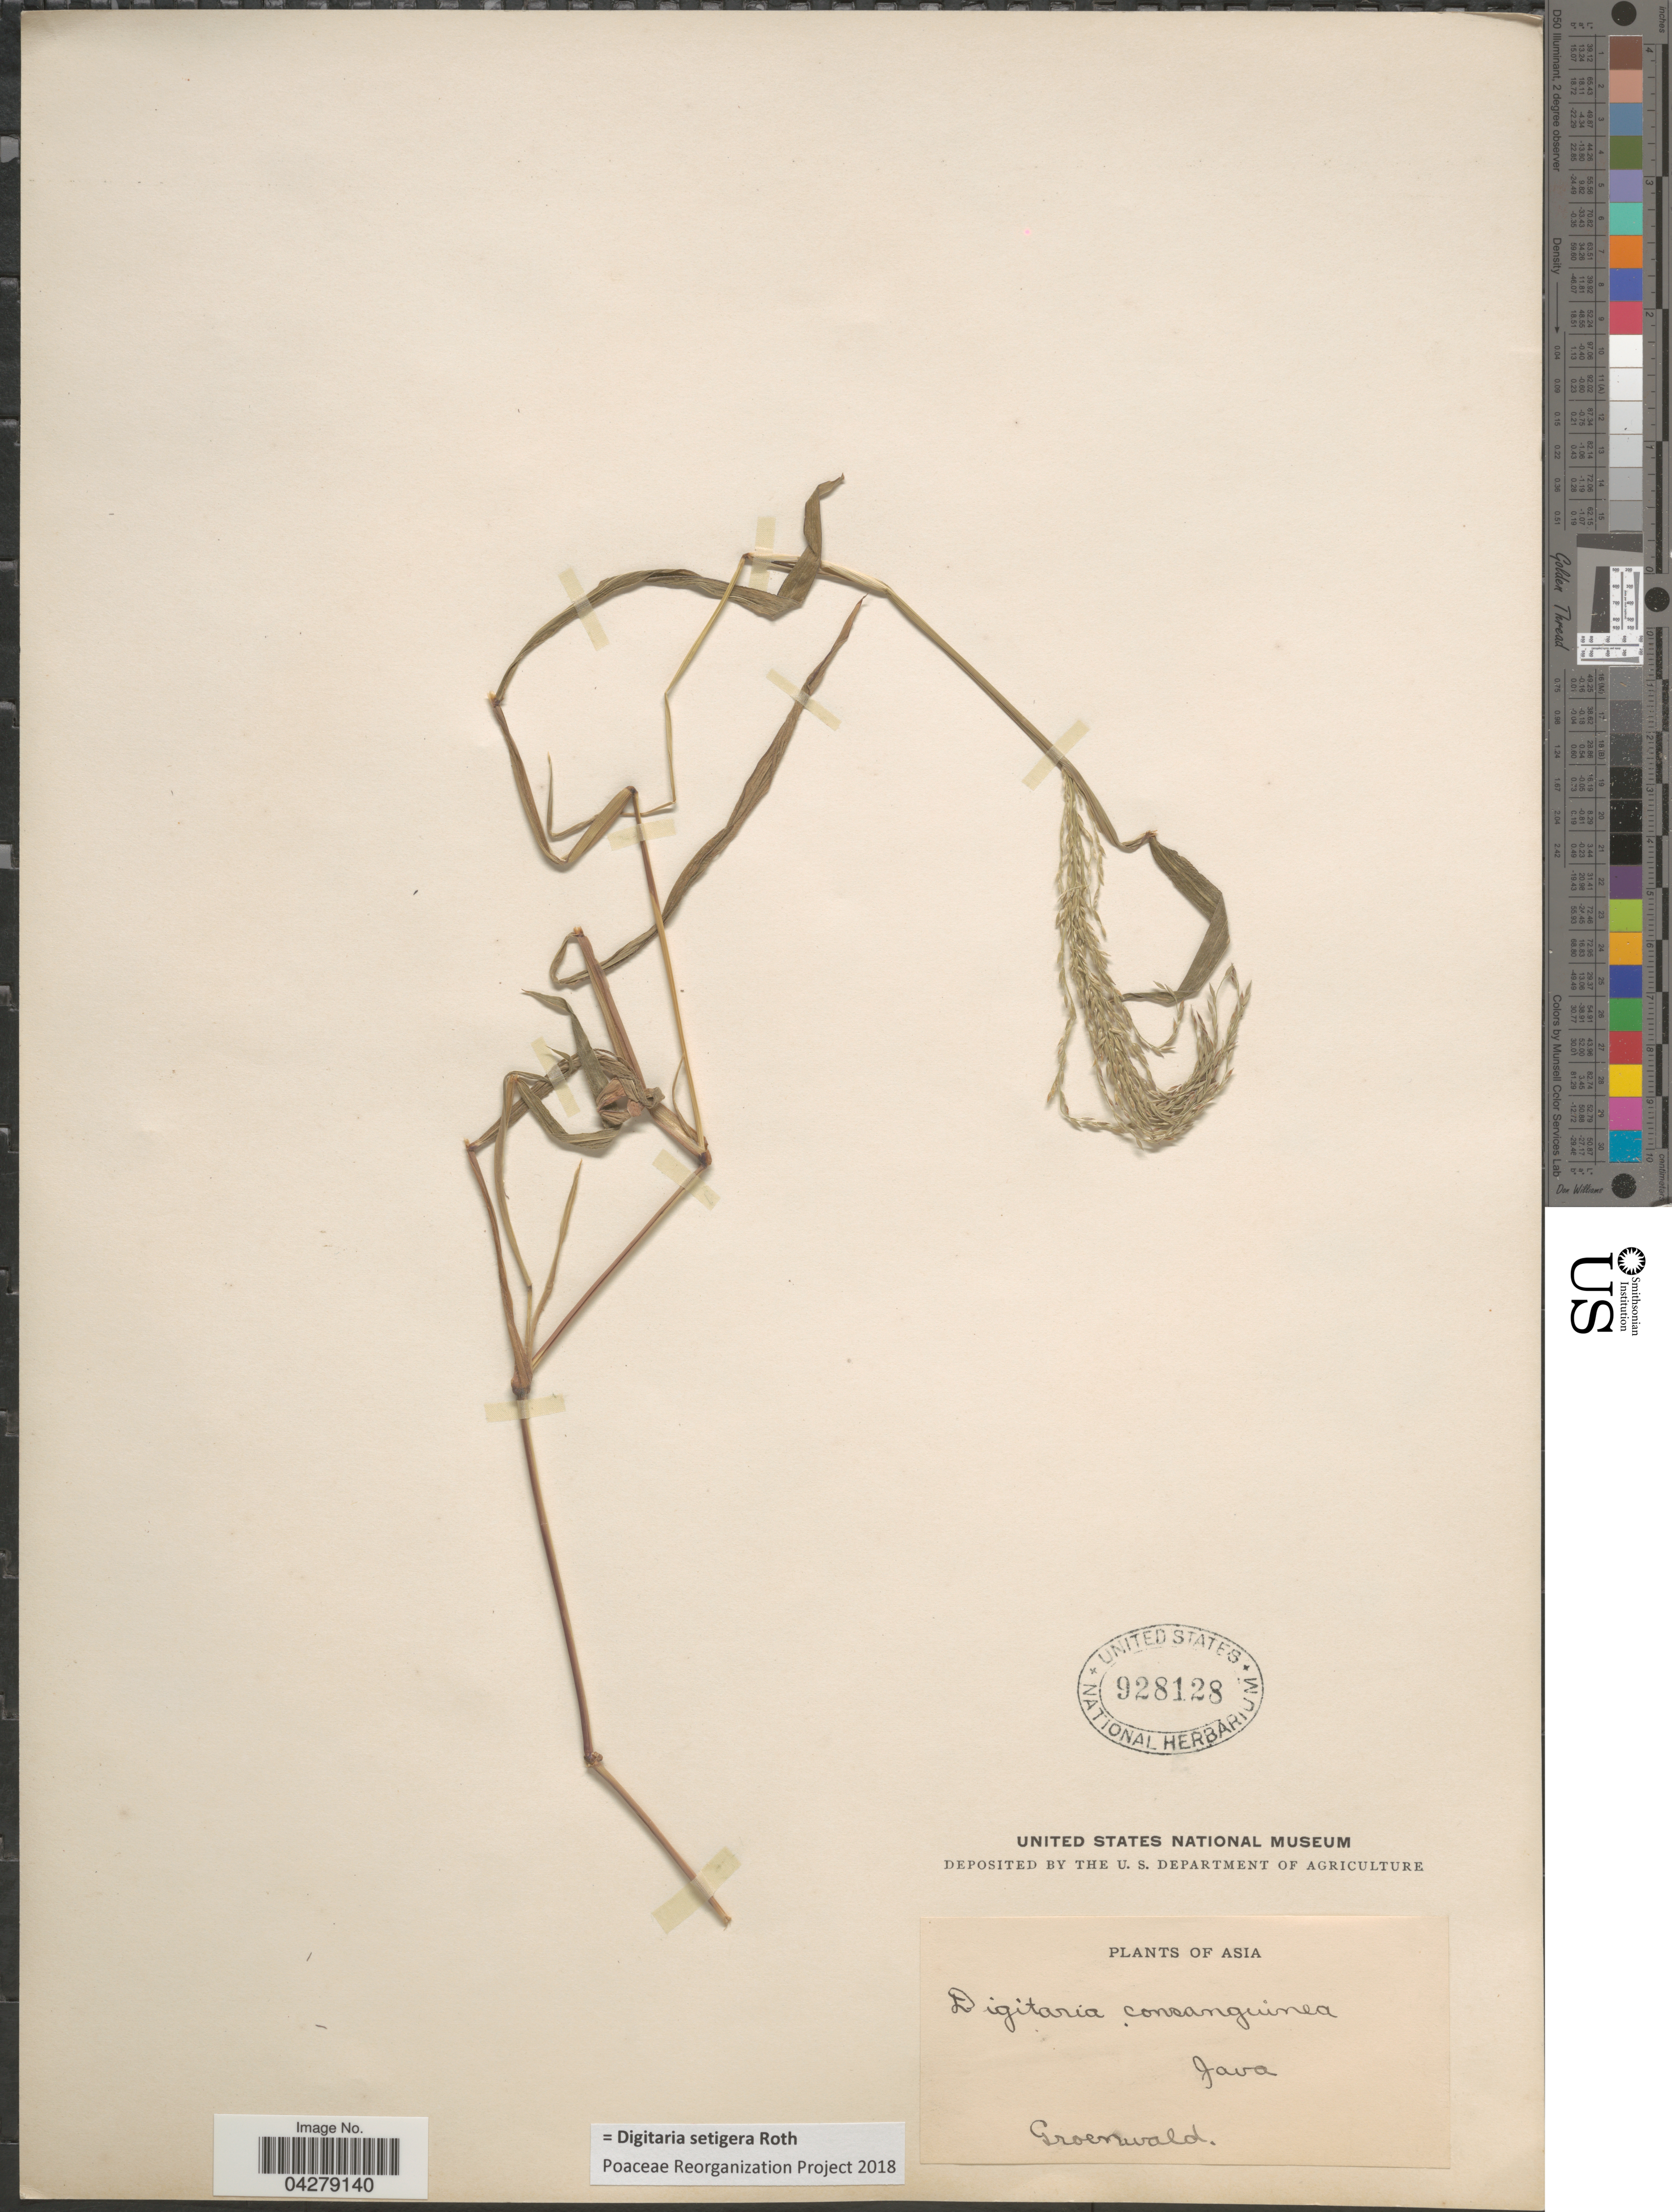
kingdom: Plantae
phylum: Tracheophyta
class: Liliopsida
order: Poales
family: Poaceae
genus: Digitaria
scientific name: Digitaria setigera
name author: Roth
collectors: Groenwald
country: Indonesia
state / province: Java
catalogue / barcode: US 928128